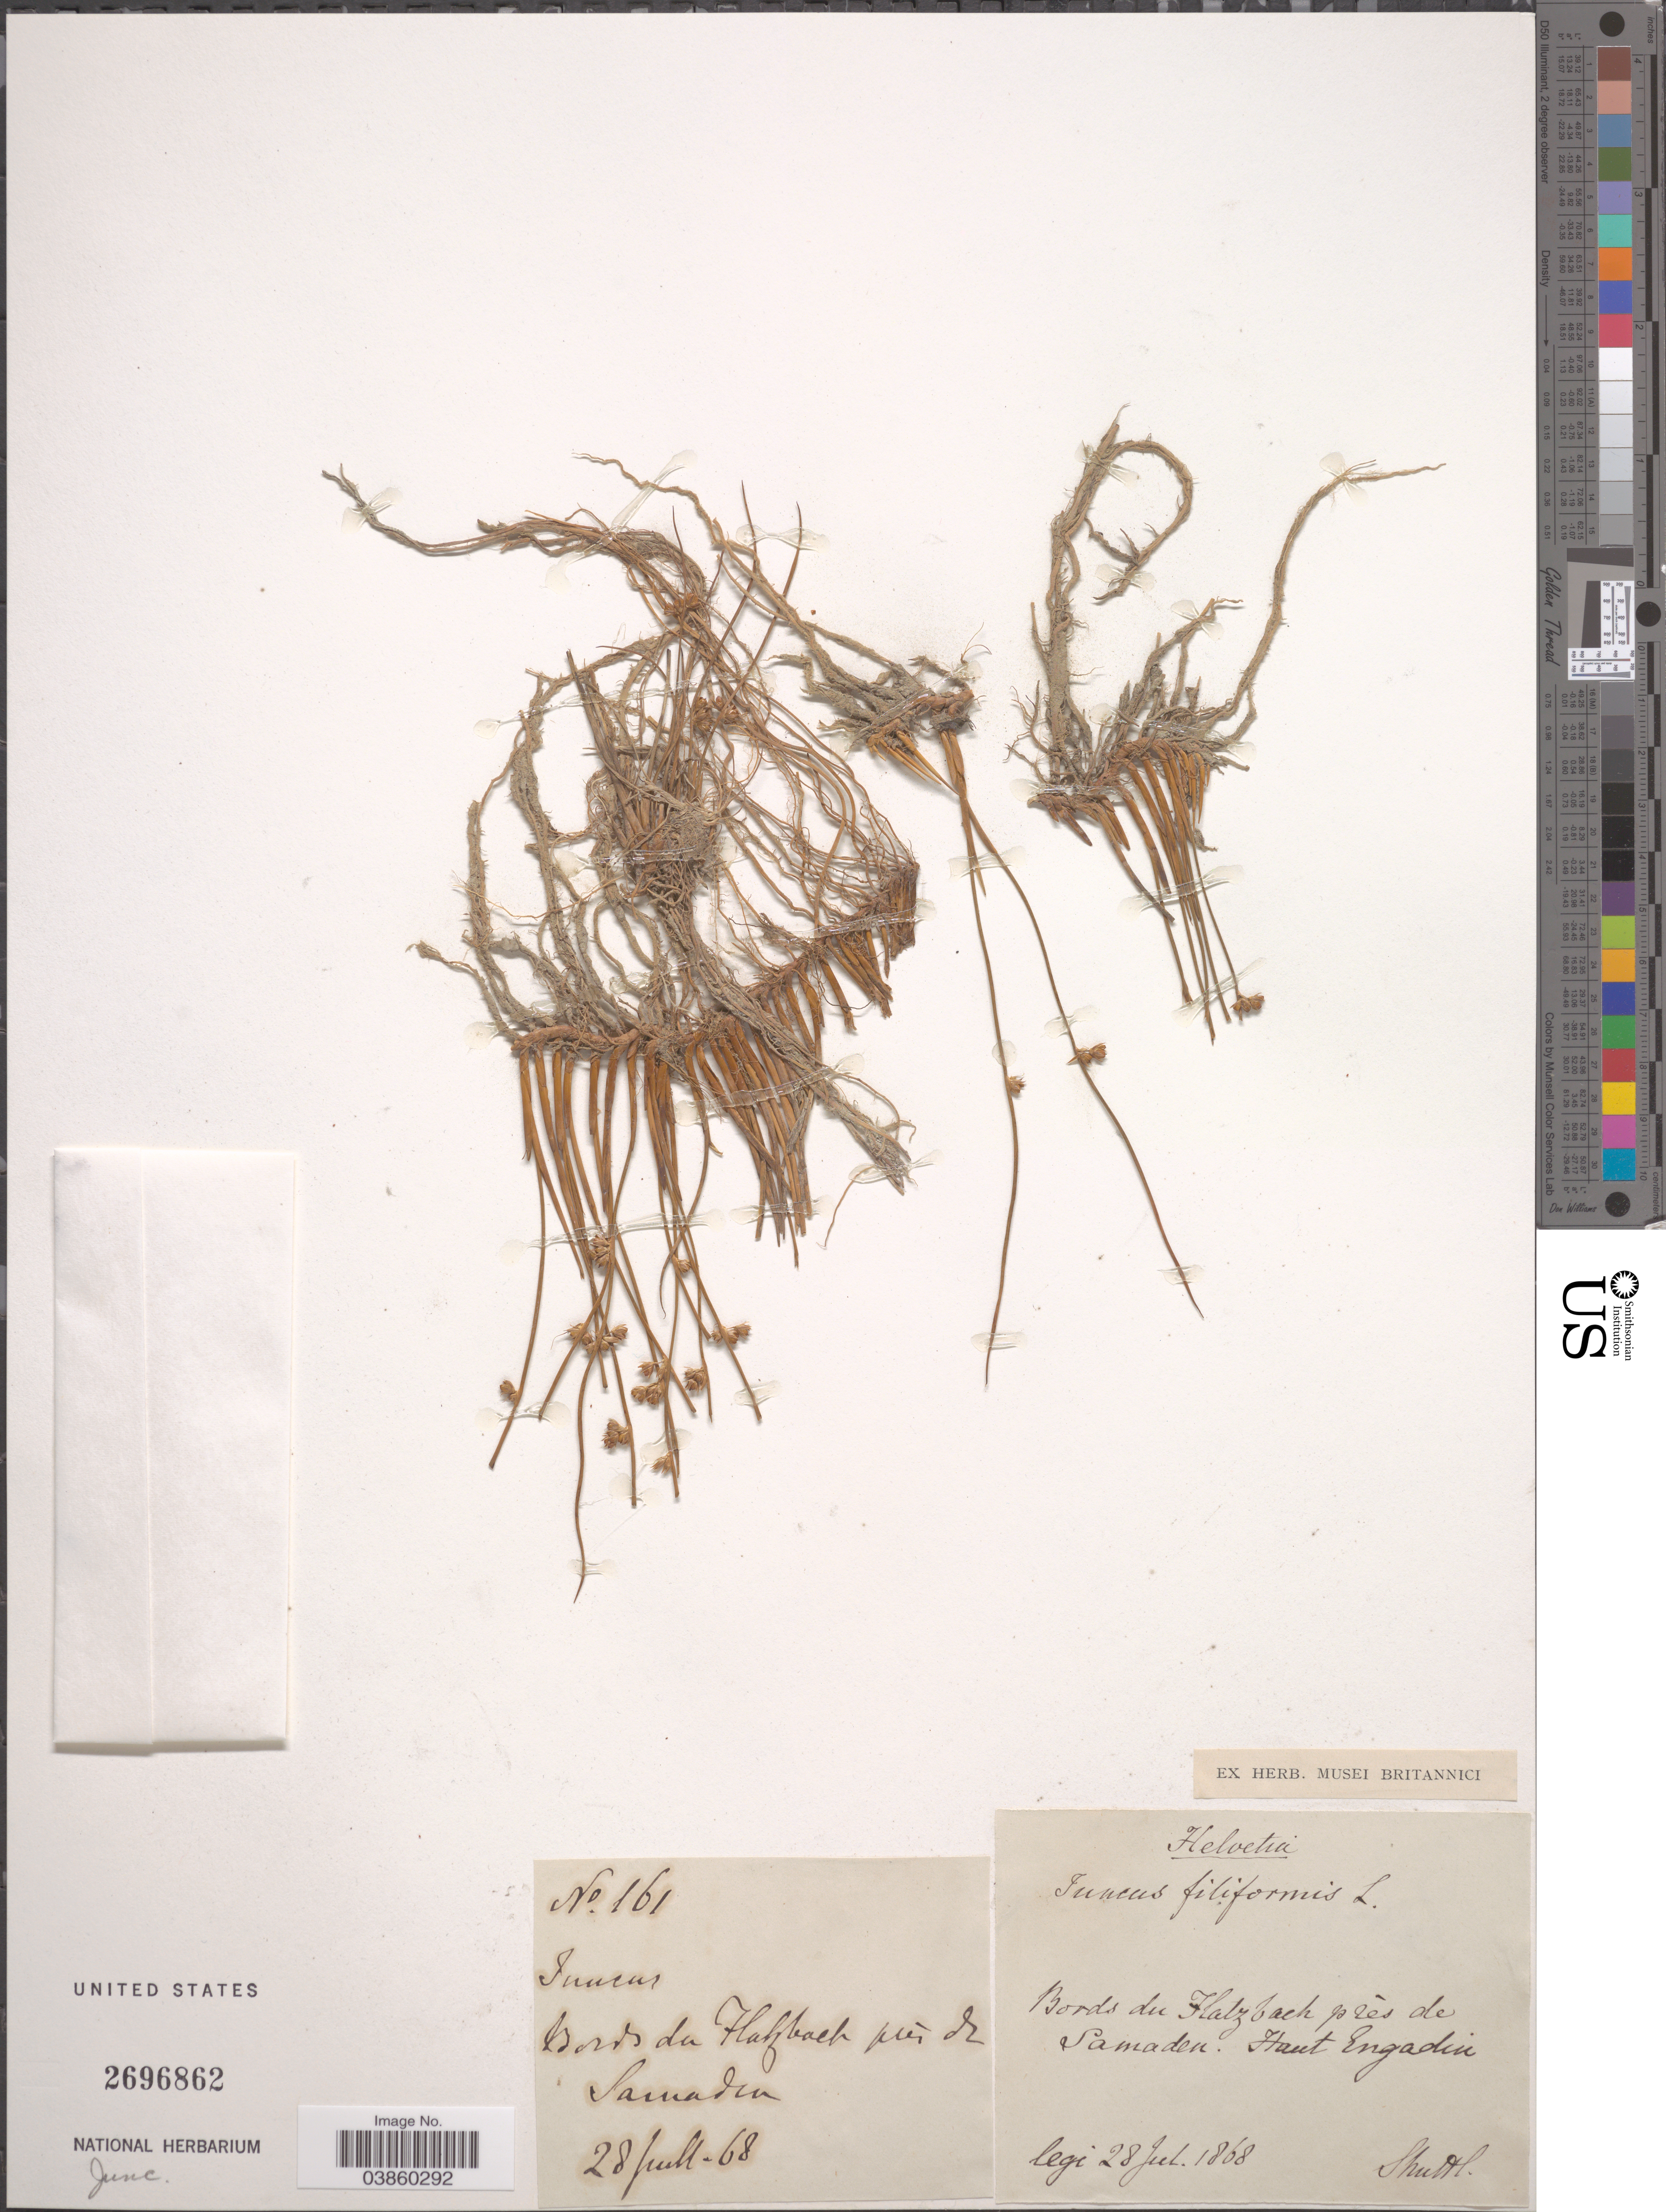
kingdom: Plantae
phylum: Tracheophyta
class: Liliopsida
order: Poales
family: Juncaceae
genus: Juncus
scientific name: Juncus filiformis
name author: L.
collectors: -. Shuttleworth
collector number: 161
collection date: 1868-07-28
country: Switzerland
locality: Bords du Flatzbach près de Samaden. Helvetia. Haut Engadin.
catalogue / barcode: US 2696862